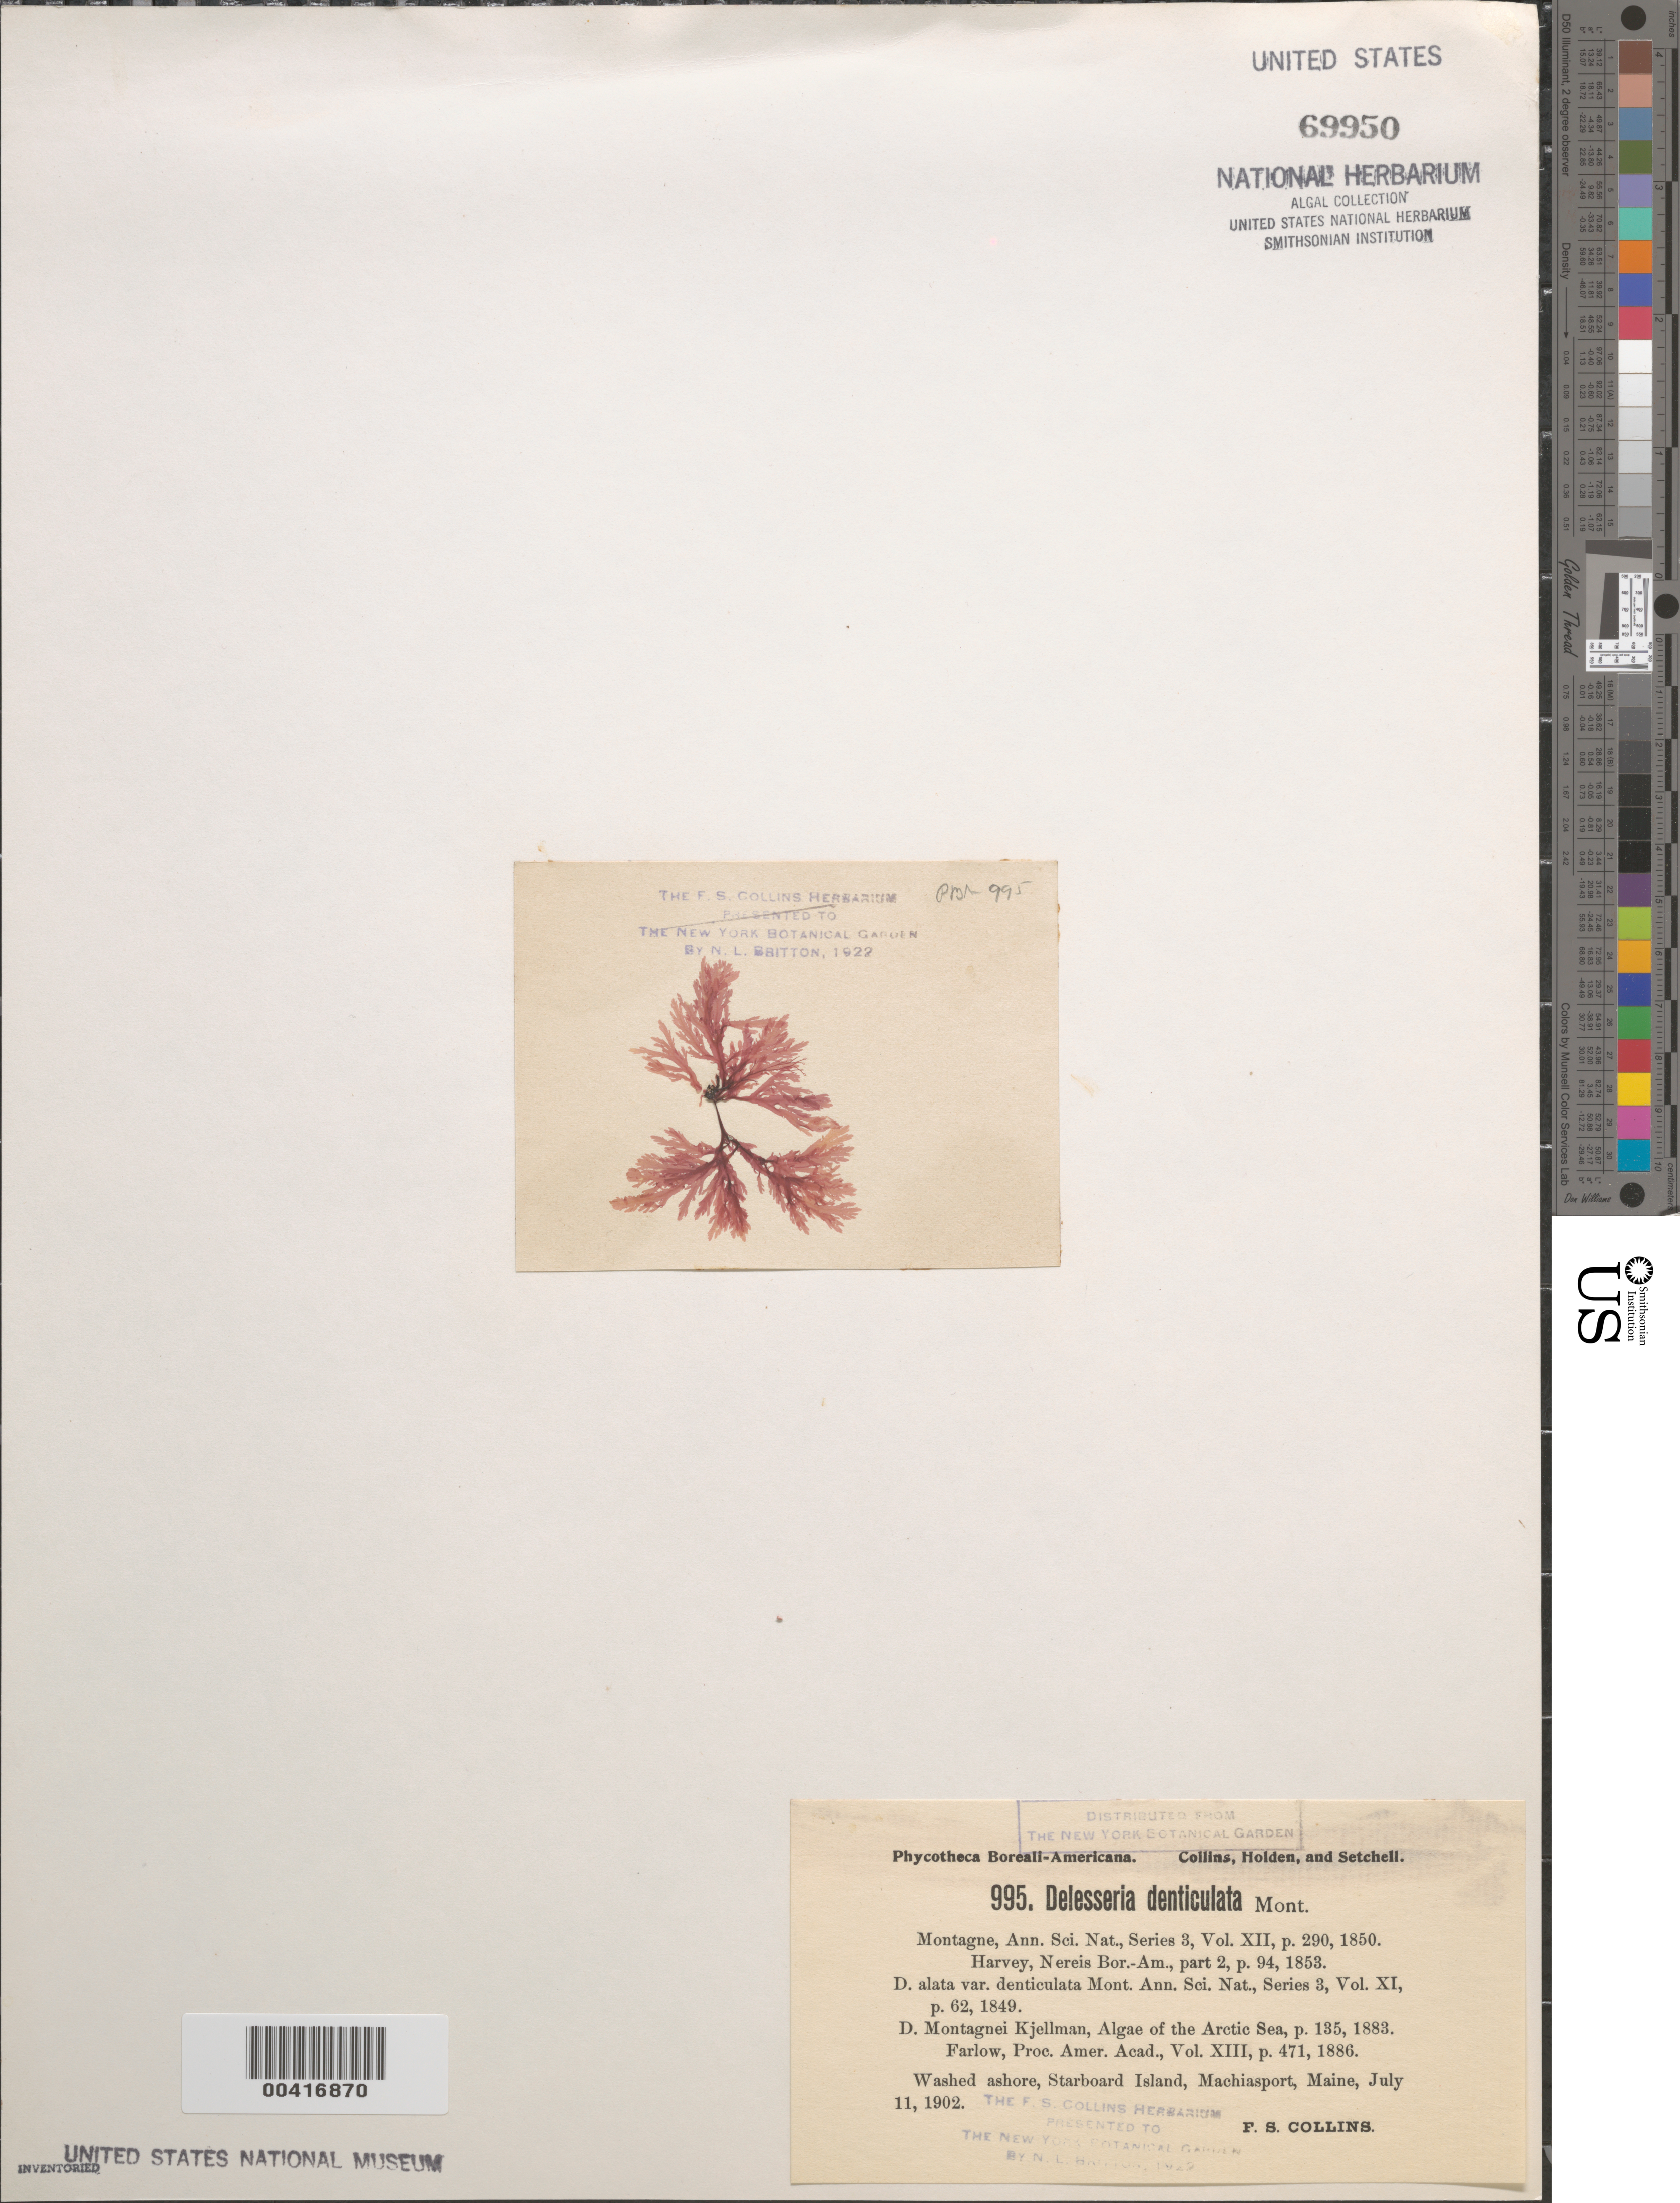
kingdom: Plantae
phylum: Rhodophyta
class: Florideophyceae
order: Ceramiales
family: Delesseriaceae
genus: Membranoptera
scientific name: Membranoptera spinulosa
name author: (Rupr.) Kuntze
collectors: F. Collins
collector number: PB-A 995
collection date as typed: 11 Jul 1902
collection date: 1902-07-11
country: United States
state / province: Maine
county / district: Washington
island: Starboard Island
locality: Machiasport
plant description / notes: Collins, Holden & Setchell, Phycotheca Boreali-Americana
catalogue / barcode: US 69950